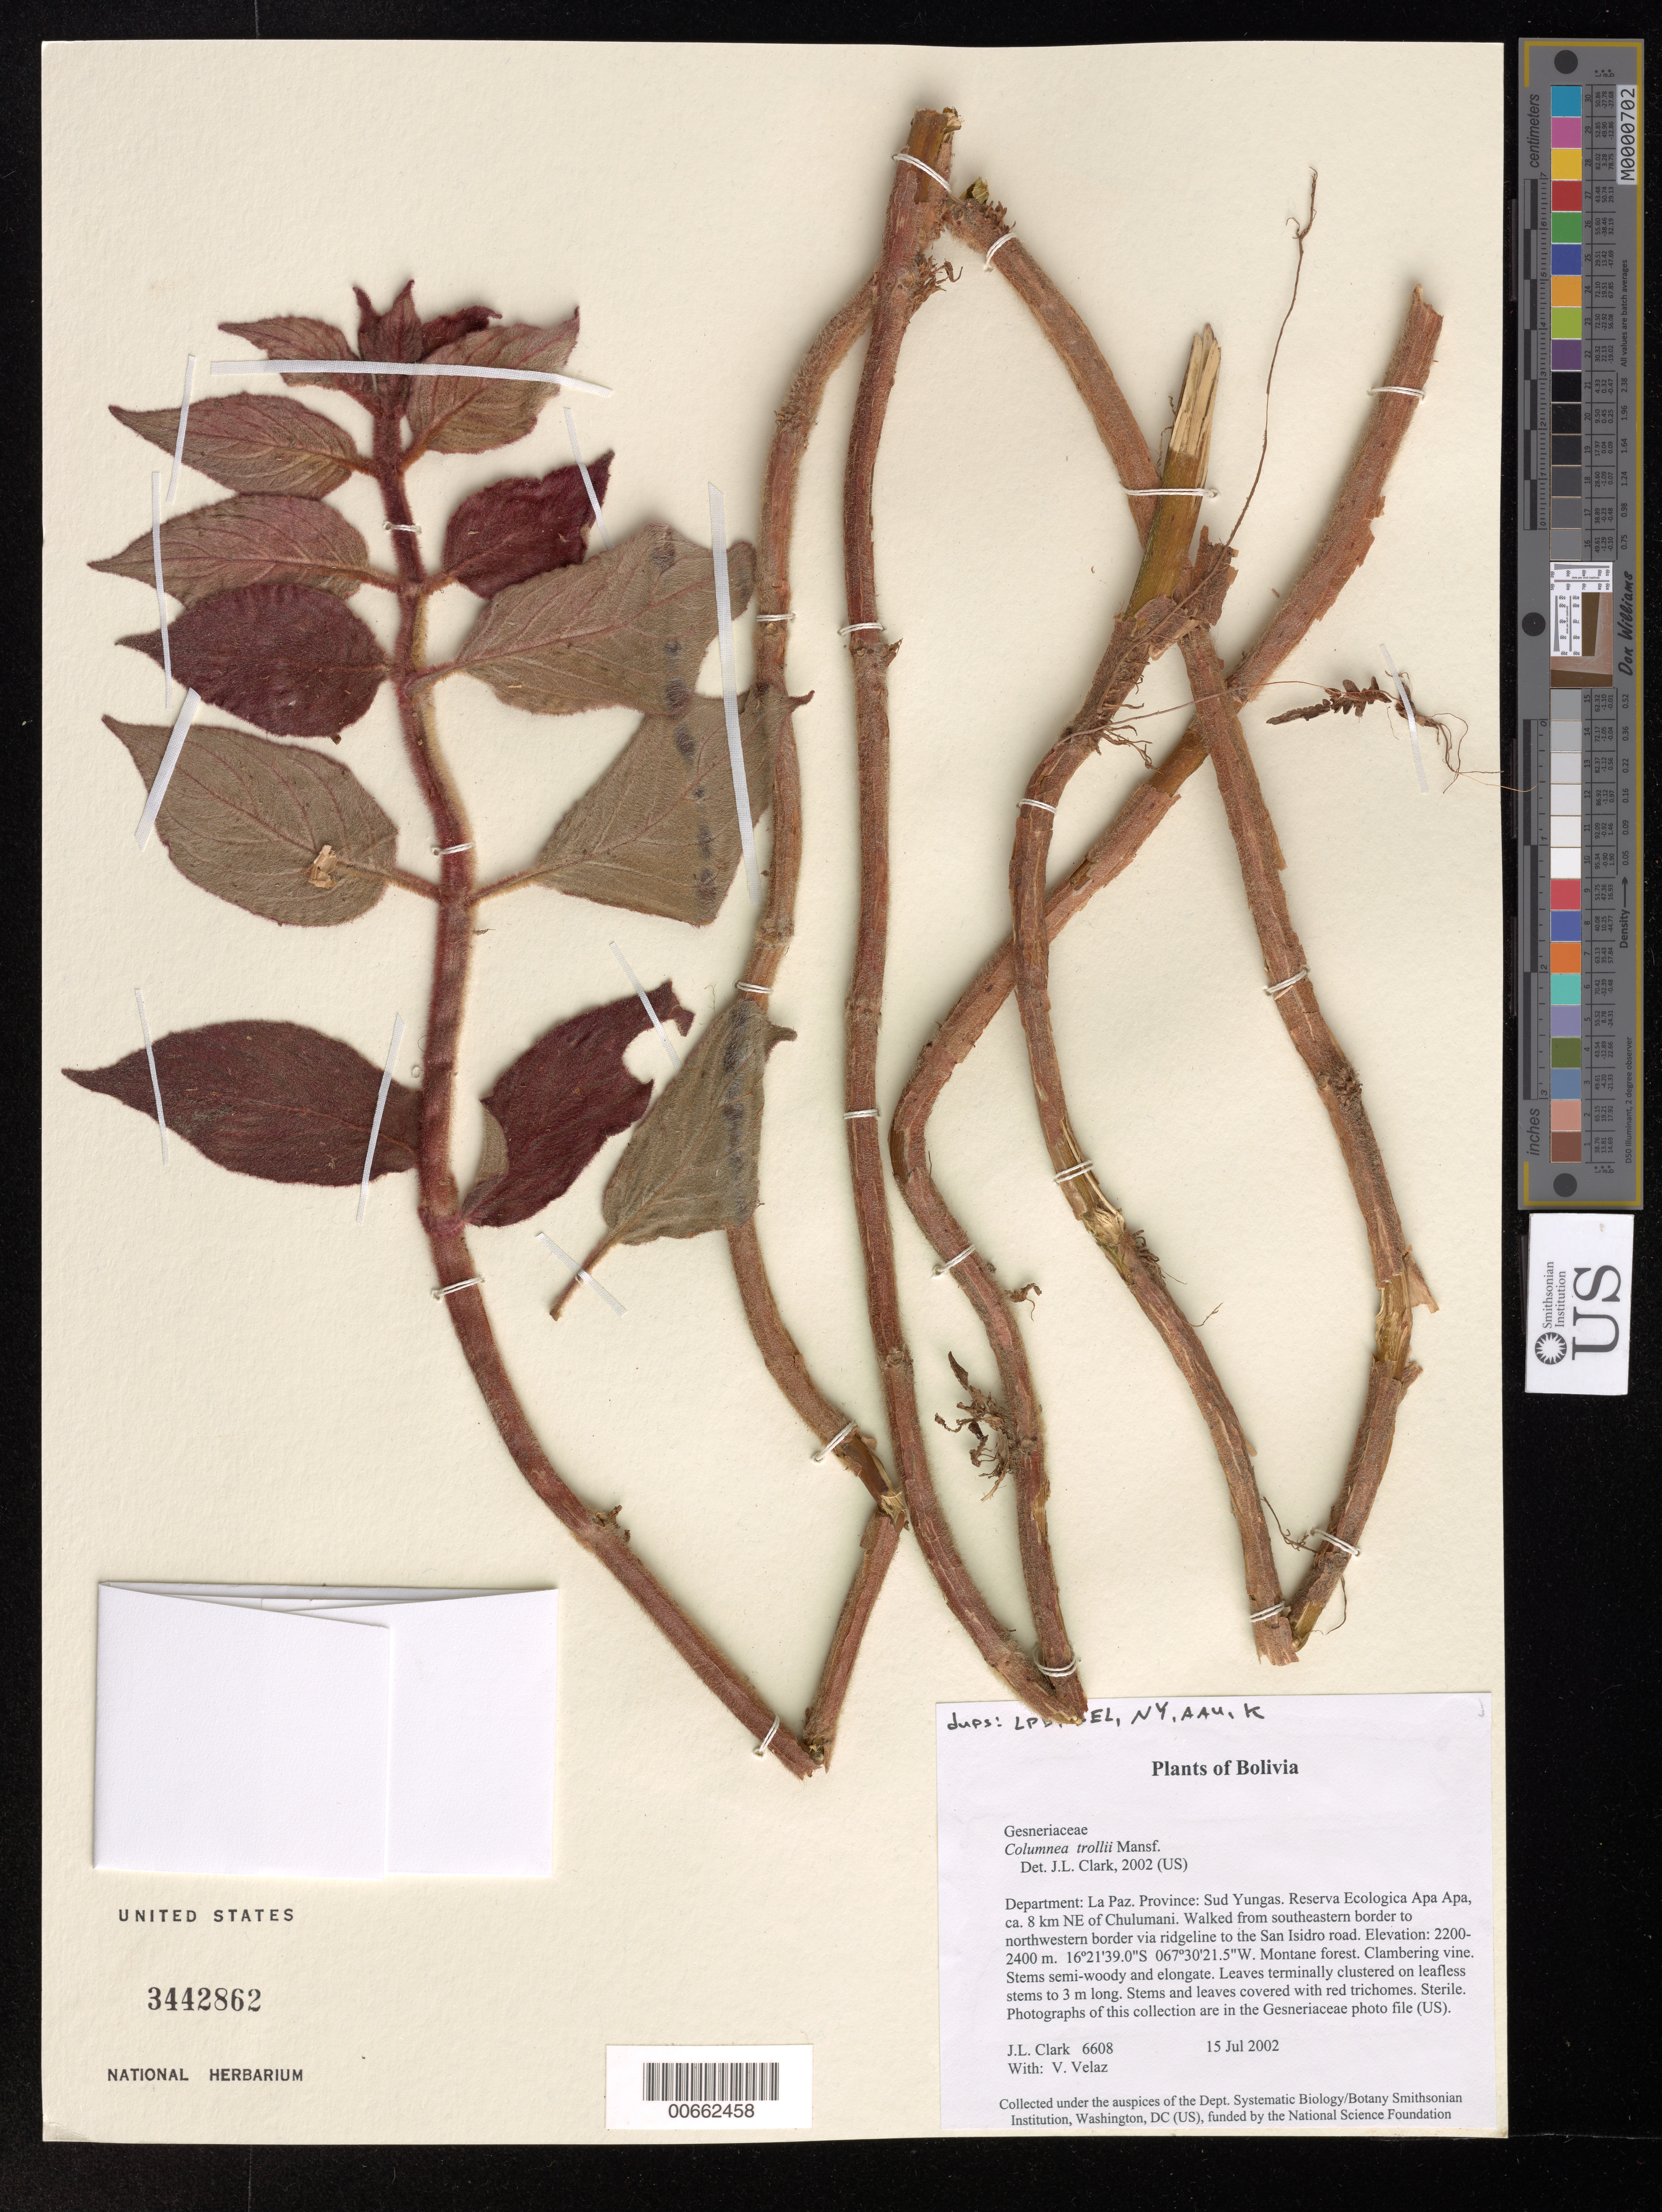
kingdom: Plantae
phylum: Tracheophyta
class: Magnoliopsida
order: Lamiales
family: Gesneriaceae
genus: Columnea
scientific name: Columnea trollii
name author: Mansf.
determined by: Clark, J. L., (SEL), The Marie Selby Botanical Garden (UNITED STATES)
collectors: J. L. Clark & V. Velaz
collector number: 6608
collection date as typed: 15 Jul 2002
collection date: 2002-07-15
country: Bolivia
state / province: La Paz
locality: Sud Yungas, Reserva Ecologica Apa Apa, ca. 8 km NE of Chulumani. Walked from southeastern border to northwestern border via ridgeline to the San Isidro road.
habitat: Montane forest.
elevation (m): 2200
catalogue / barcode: US 3442862